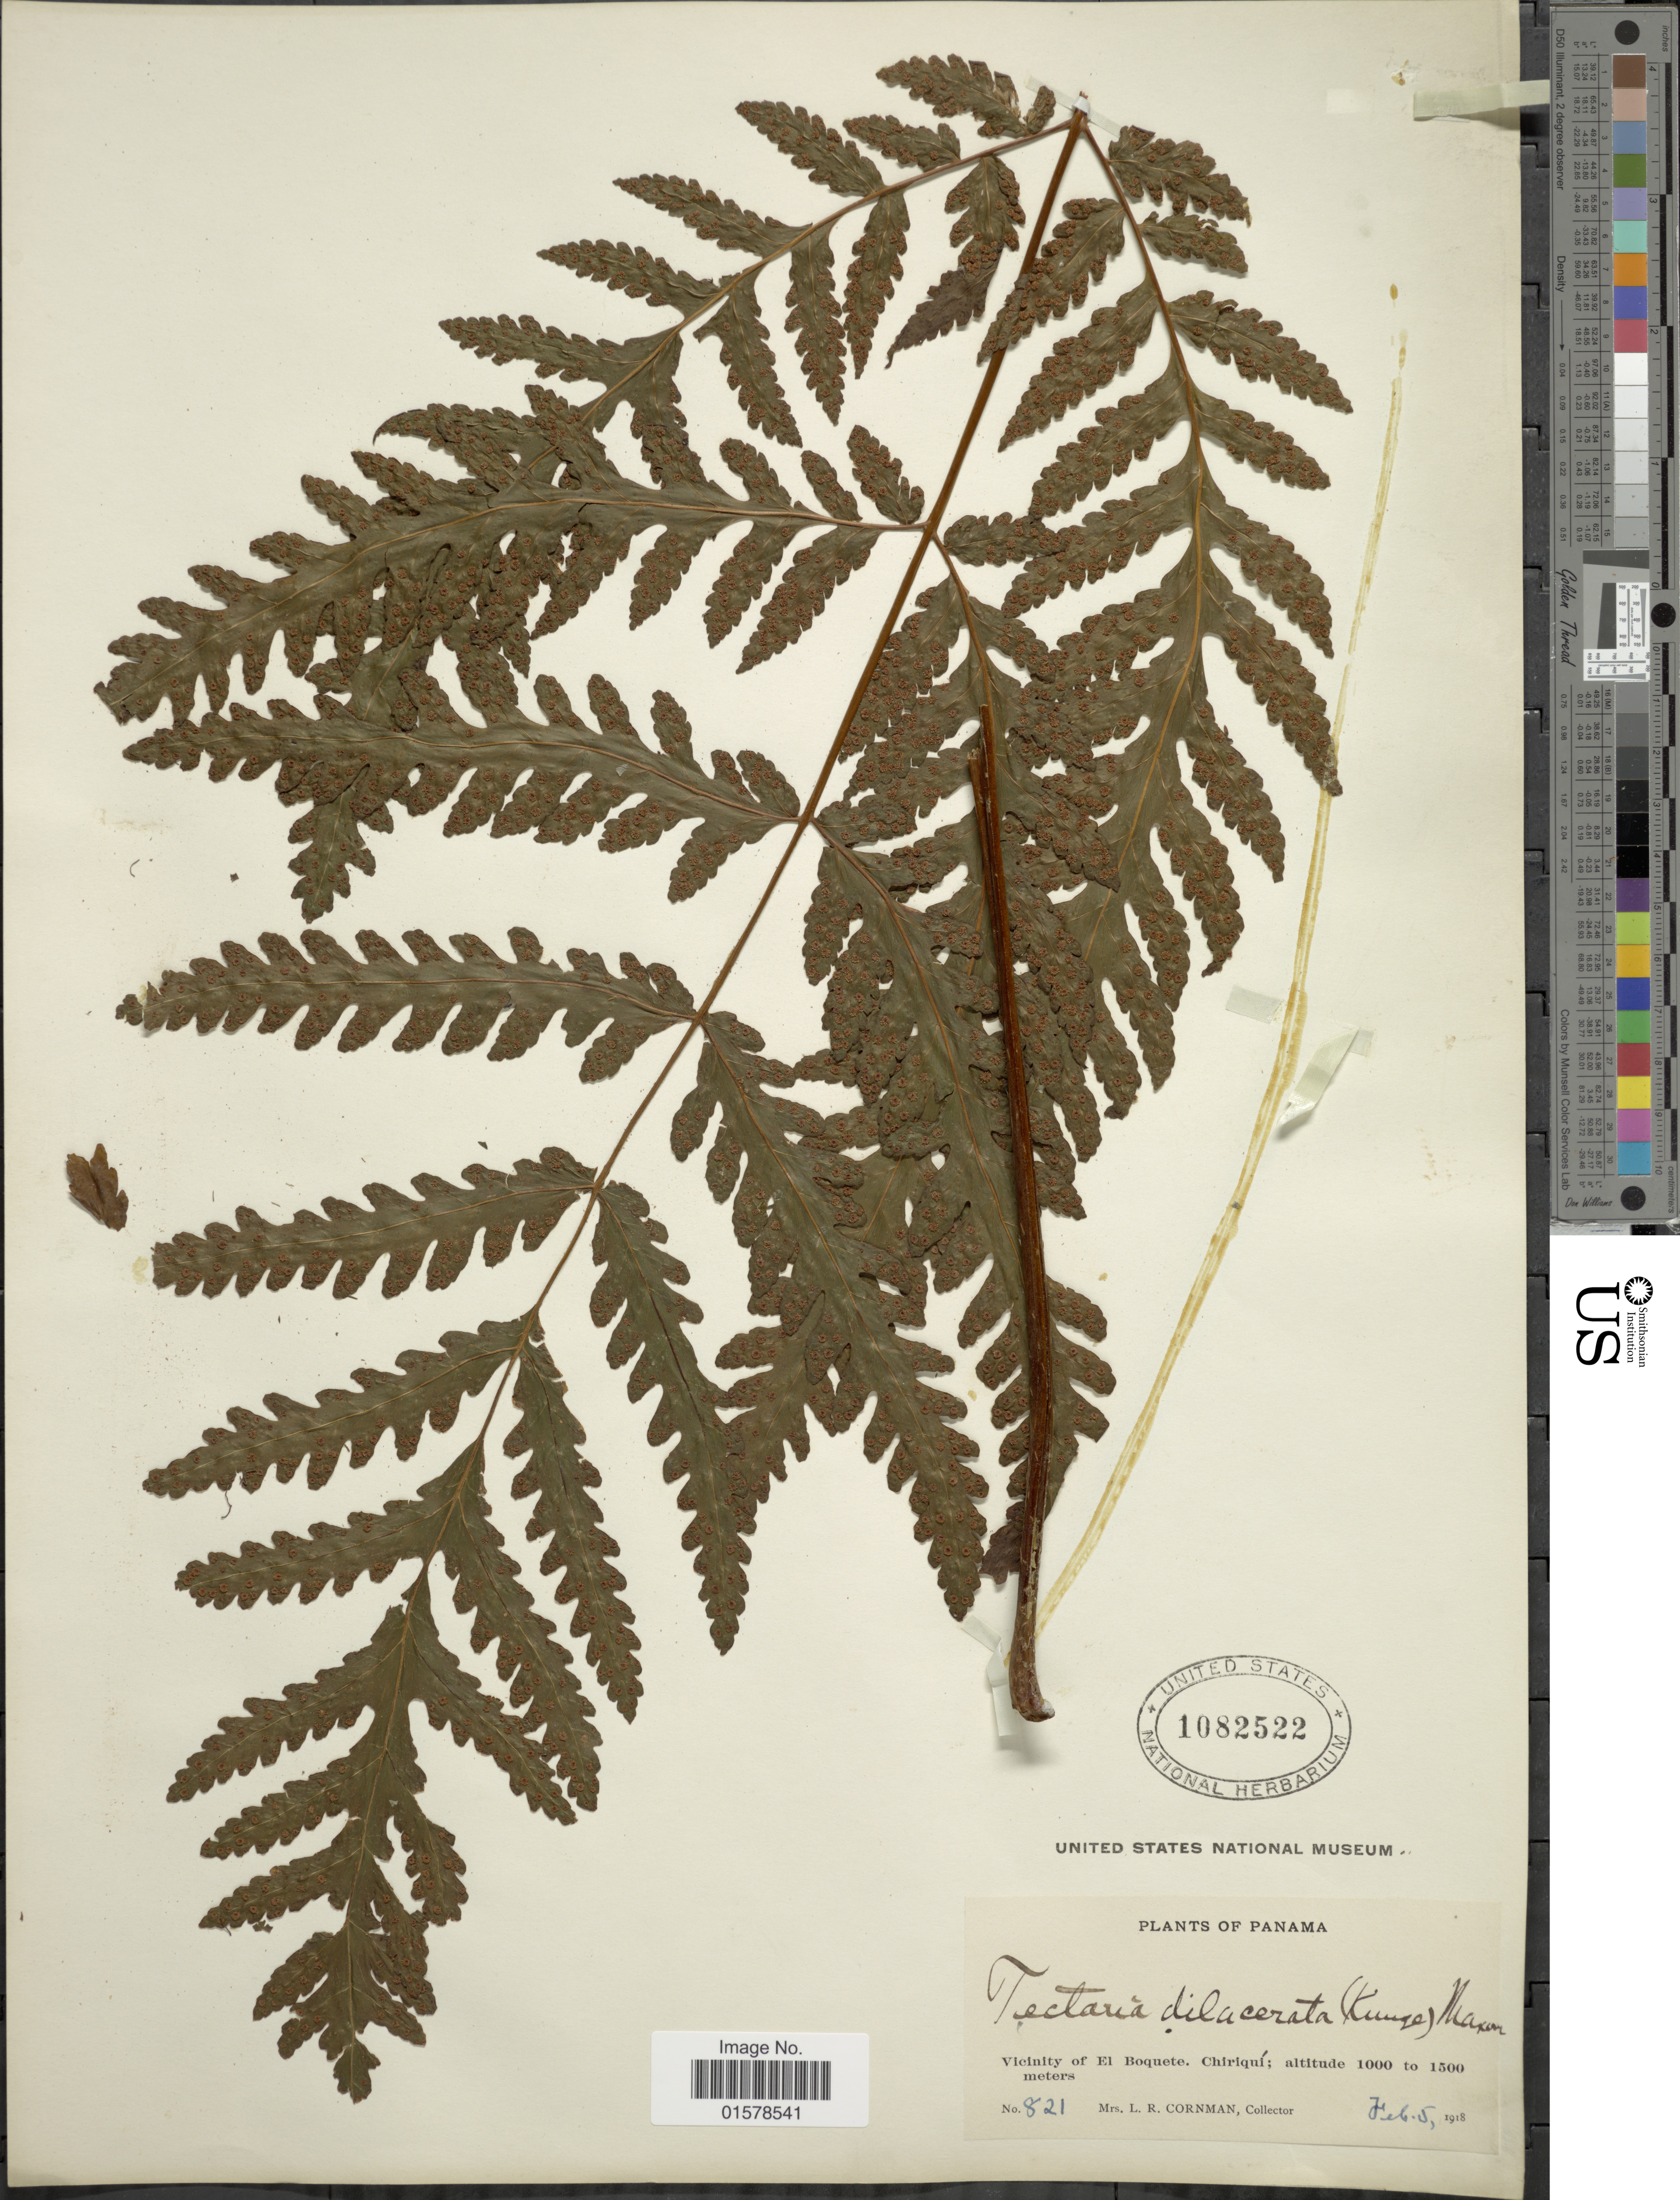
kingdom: Plantae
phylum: Tracheophyta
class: Polypodiopsida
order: Polypodiales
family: Tectariaceae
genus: Tectaria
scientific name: Tectaria mexicana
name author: (Fée) C.V. Morton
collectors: L. Cornman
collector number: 821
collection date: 1918-02-05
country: Panama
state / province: Chiriqui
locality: Vicinity of El Boquete, Chiriqui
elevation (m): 1000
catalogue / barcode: US 1082522